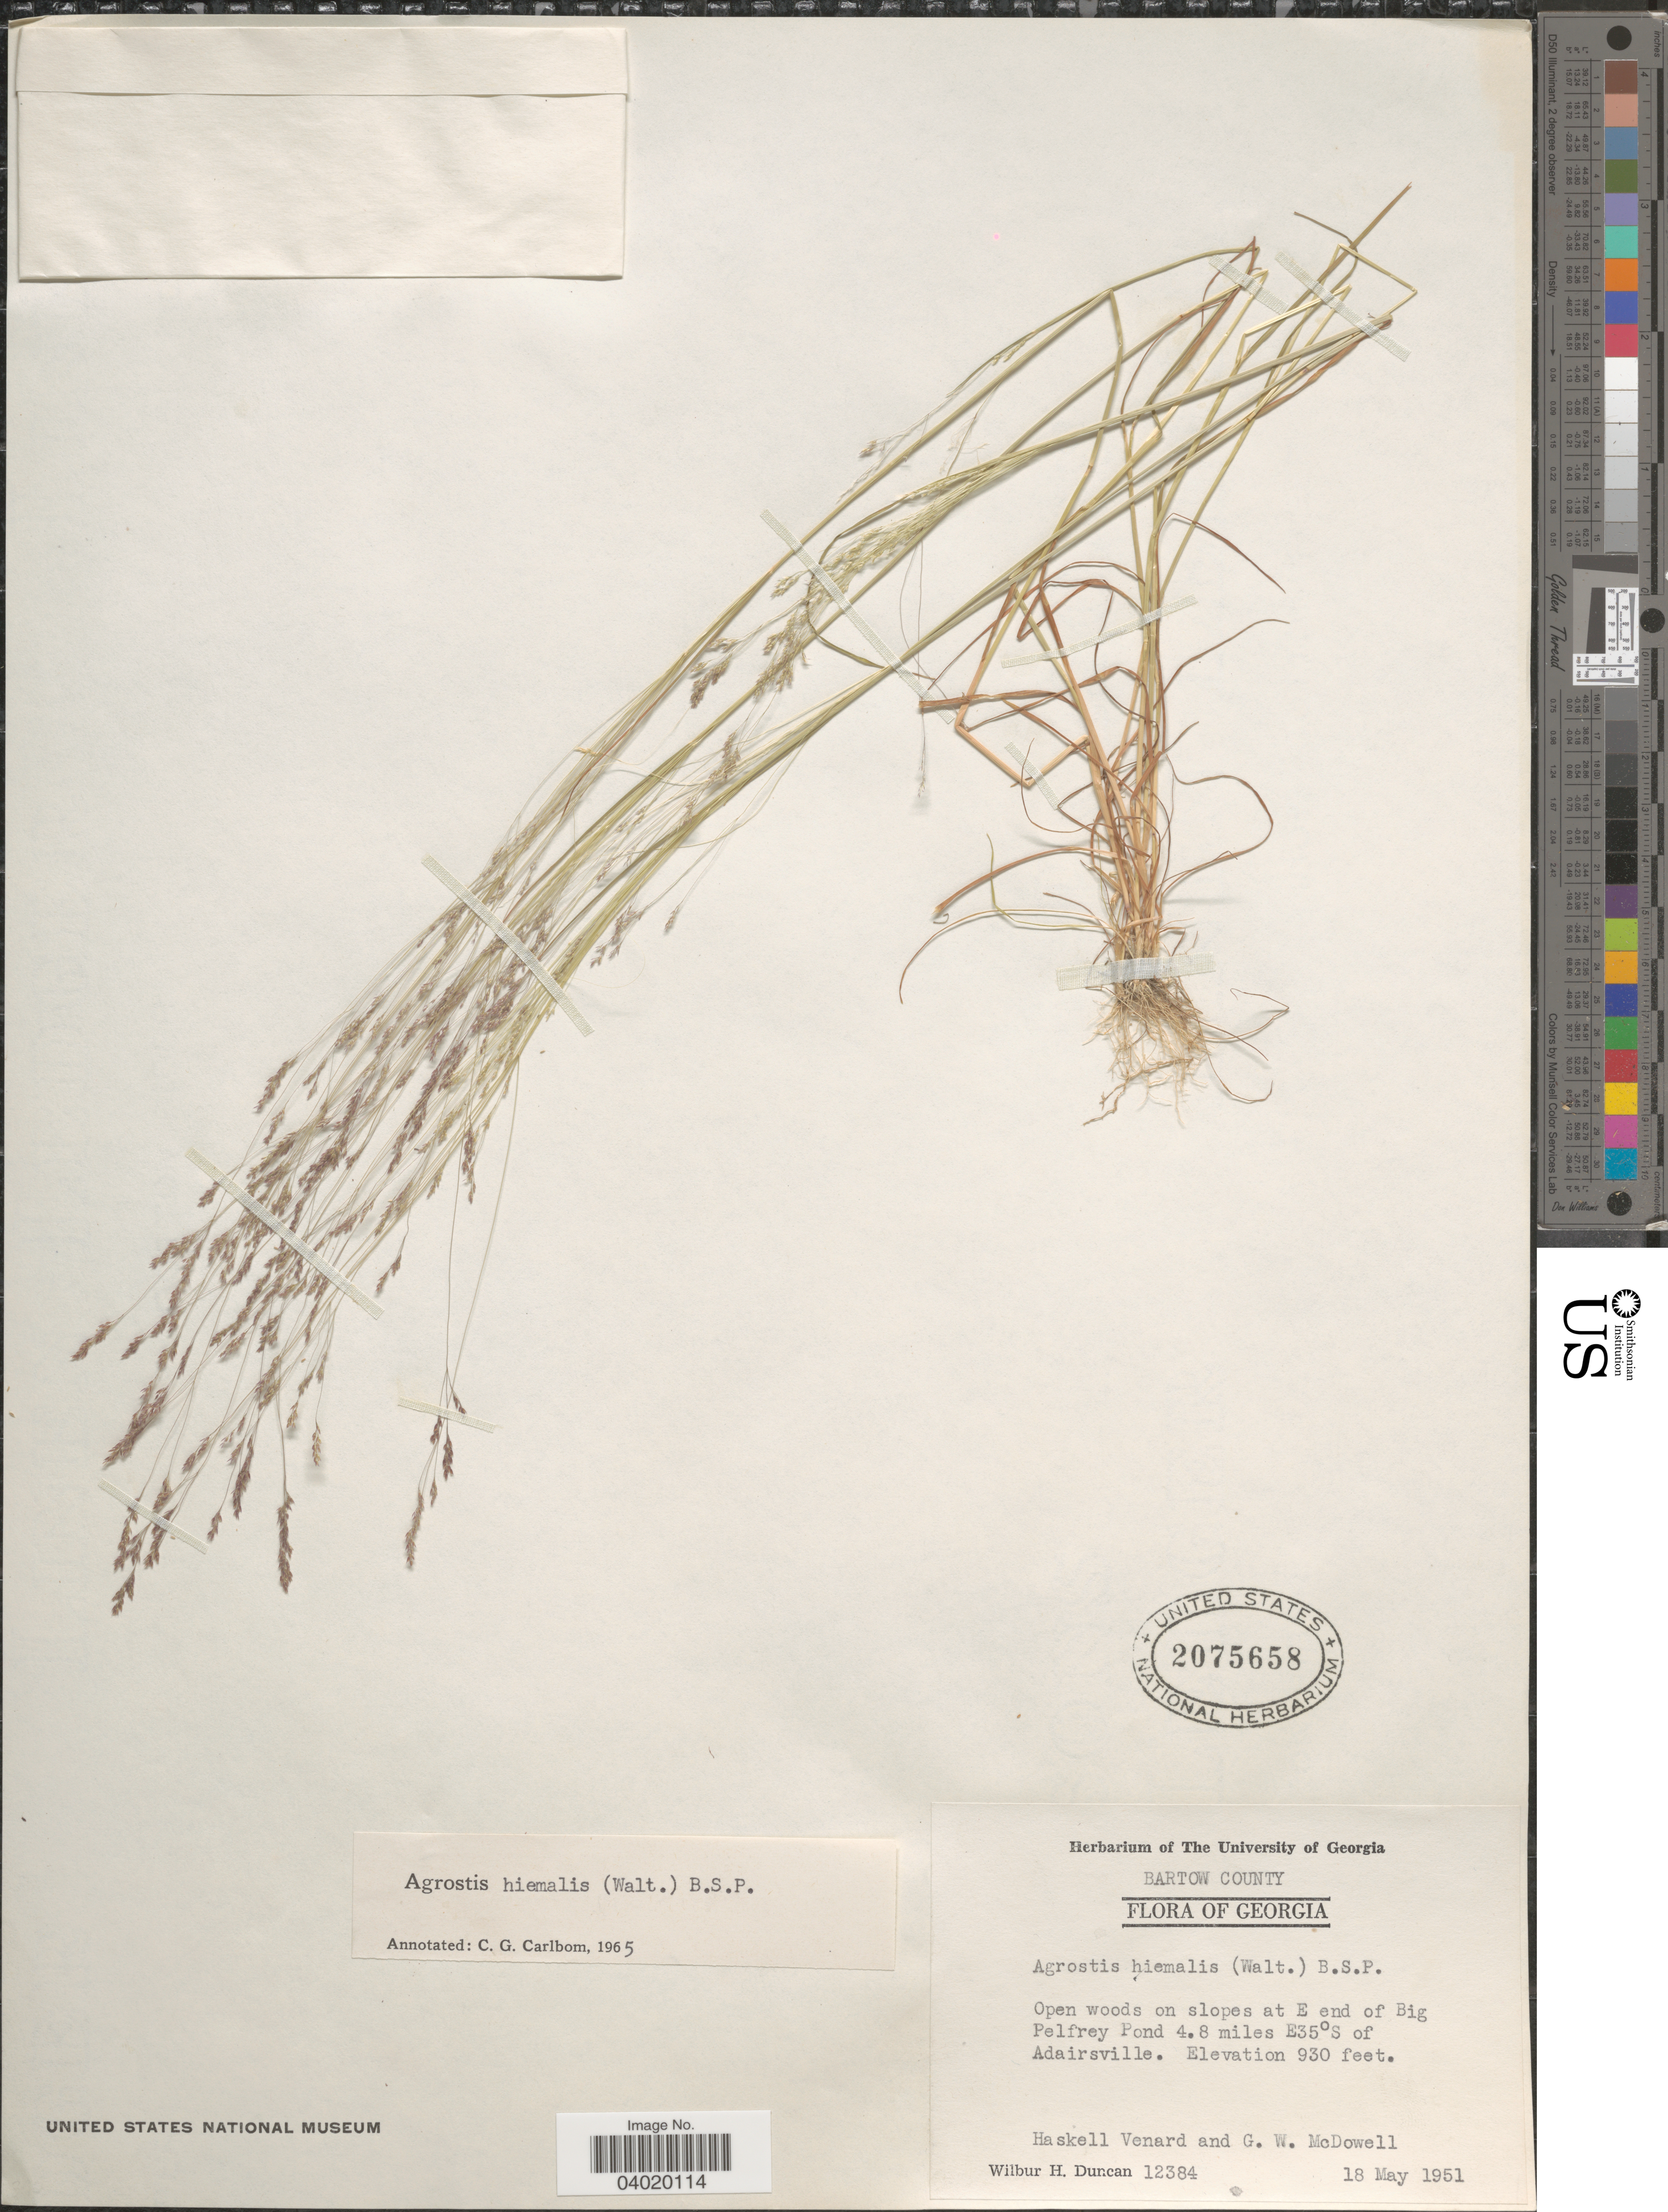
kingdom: Plantae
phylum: Tracheophyta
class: Liliopsida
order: Poales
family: Poaceae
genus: Agrostis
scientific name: Agrostis hyemalis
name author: (Walter) Britton et al.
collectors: H. Venard, G. McDowell & W. H. Duncan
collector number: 12384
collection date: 1951-05-18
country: United States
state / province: Georgia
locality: Bartow County. Open woods on slopes at E end of Big Pelfrey Pond 4.8 miles E35°S of Adairsville.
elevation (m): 283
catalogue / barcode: US 2075658